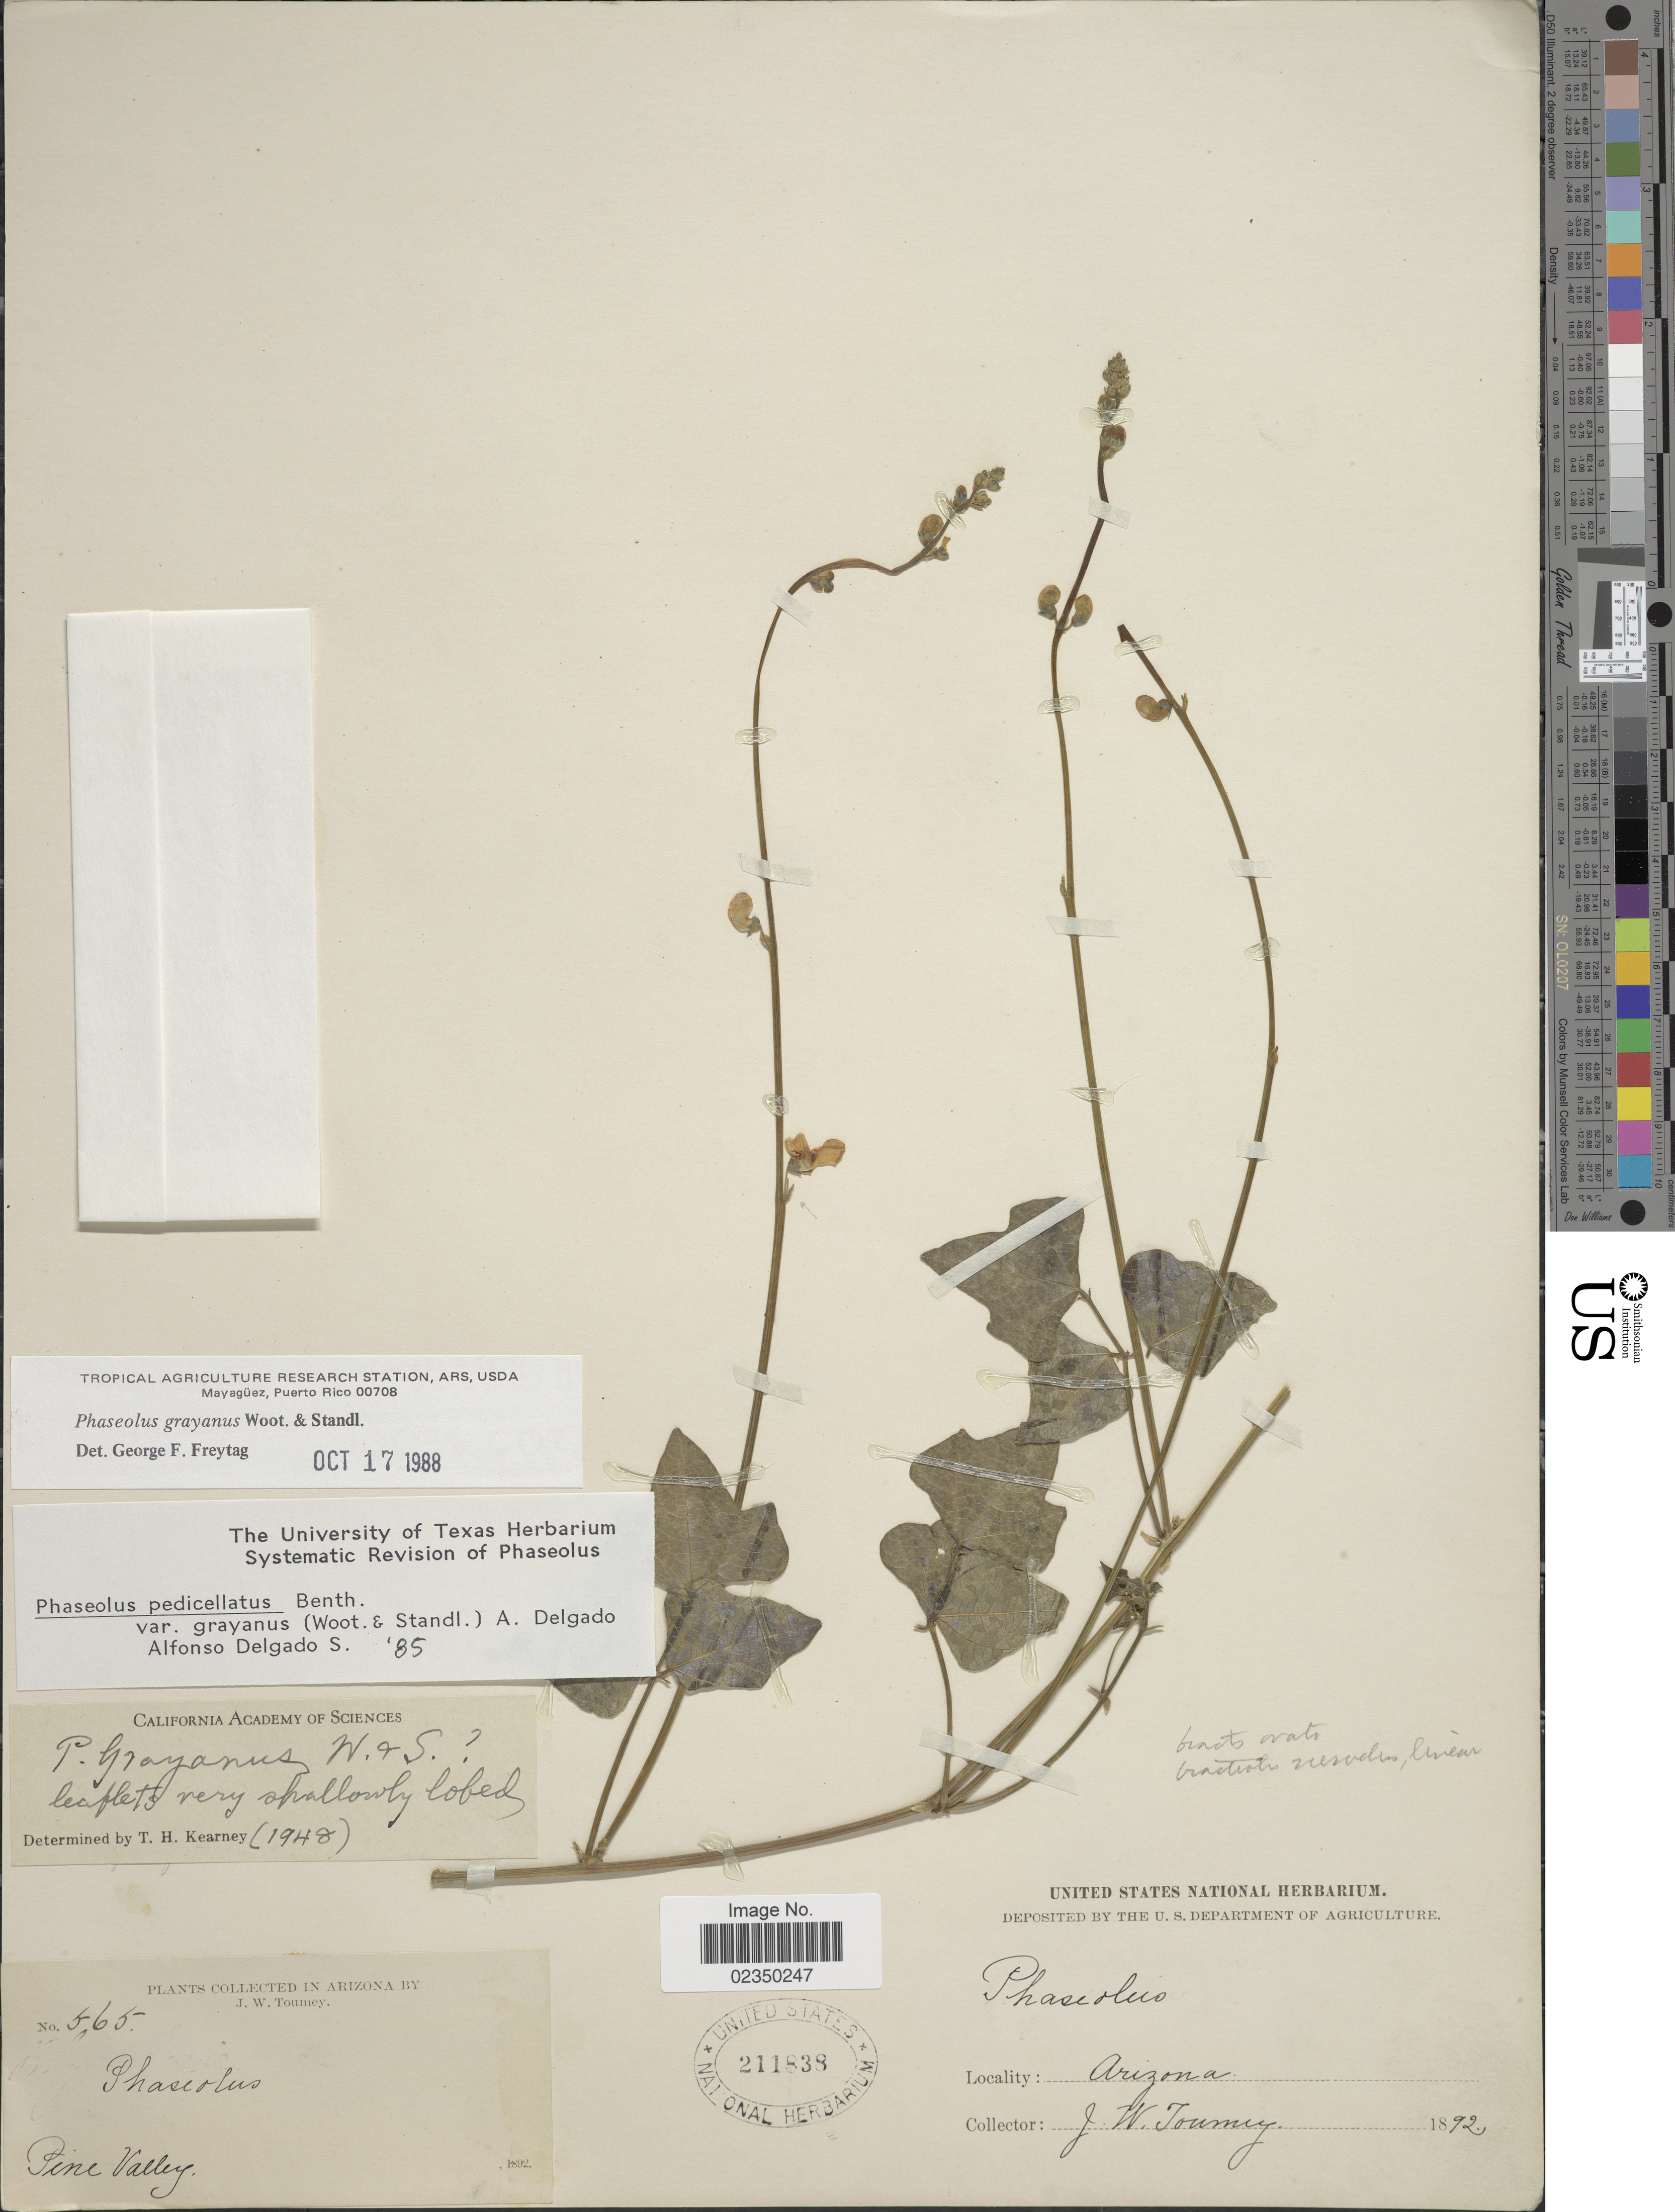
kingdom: Plantae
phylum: Tracheophyta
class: Magnoliopsida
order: Fabales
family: Fabaceae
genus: Phaseolus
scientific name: Phaseolus grayanus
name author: Wooton & Standl.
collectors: J. W. Toumey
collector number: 565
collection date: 1892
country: United States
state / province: Arizona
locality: Pine Valley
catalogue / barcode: US 211838